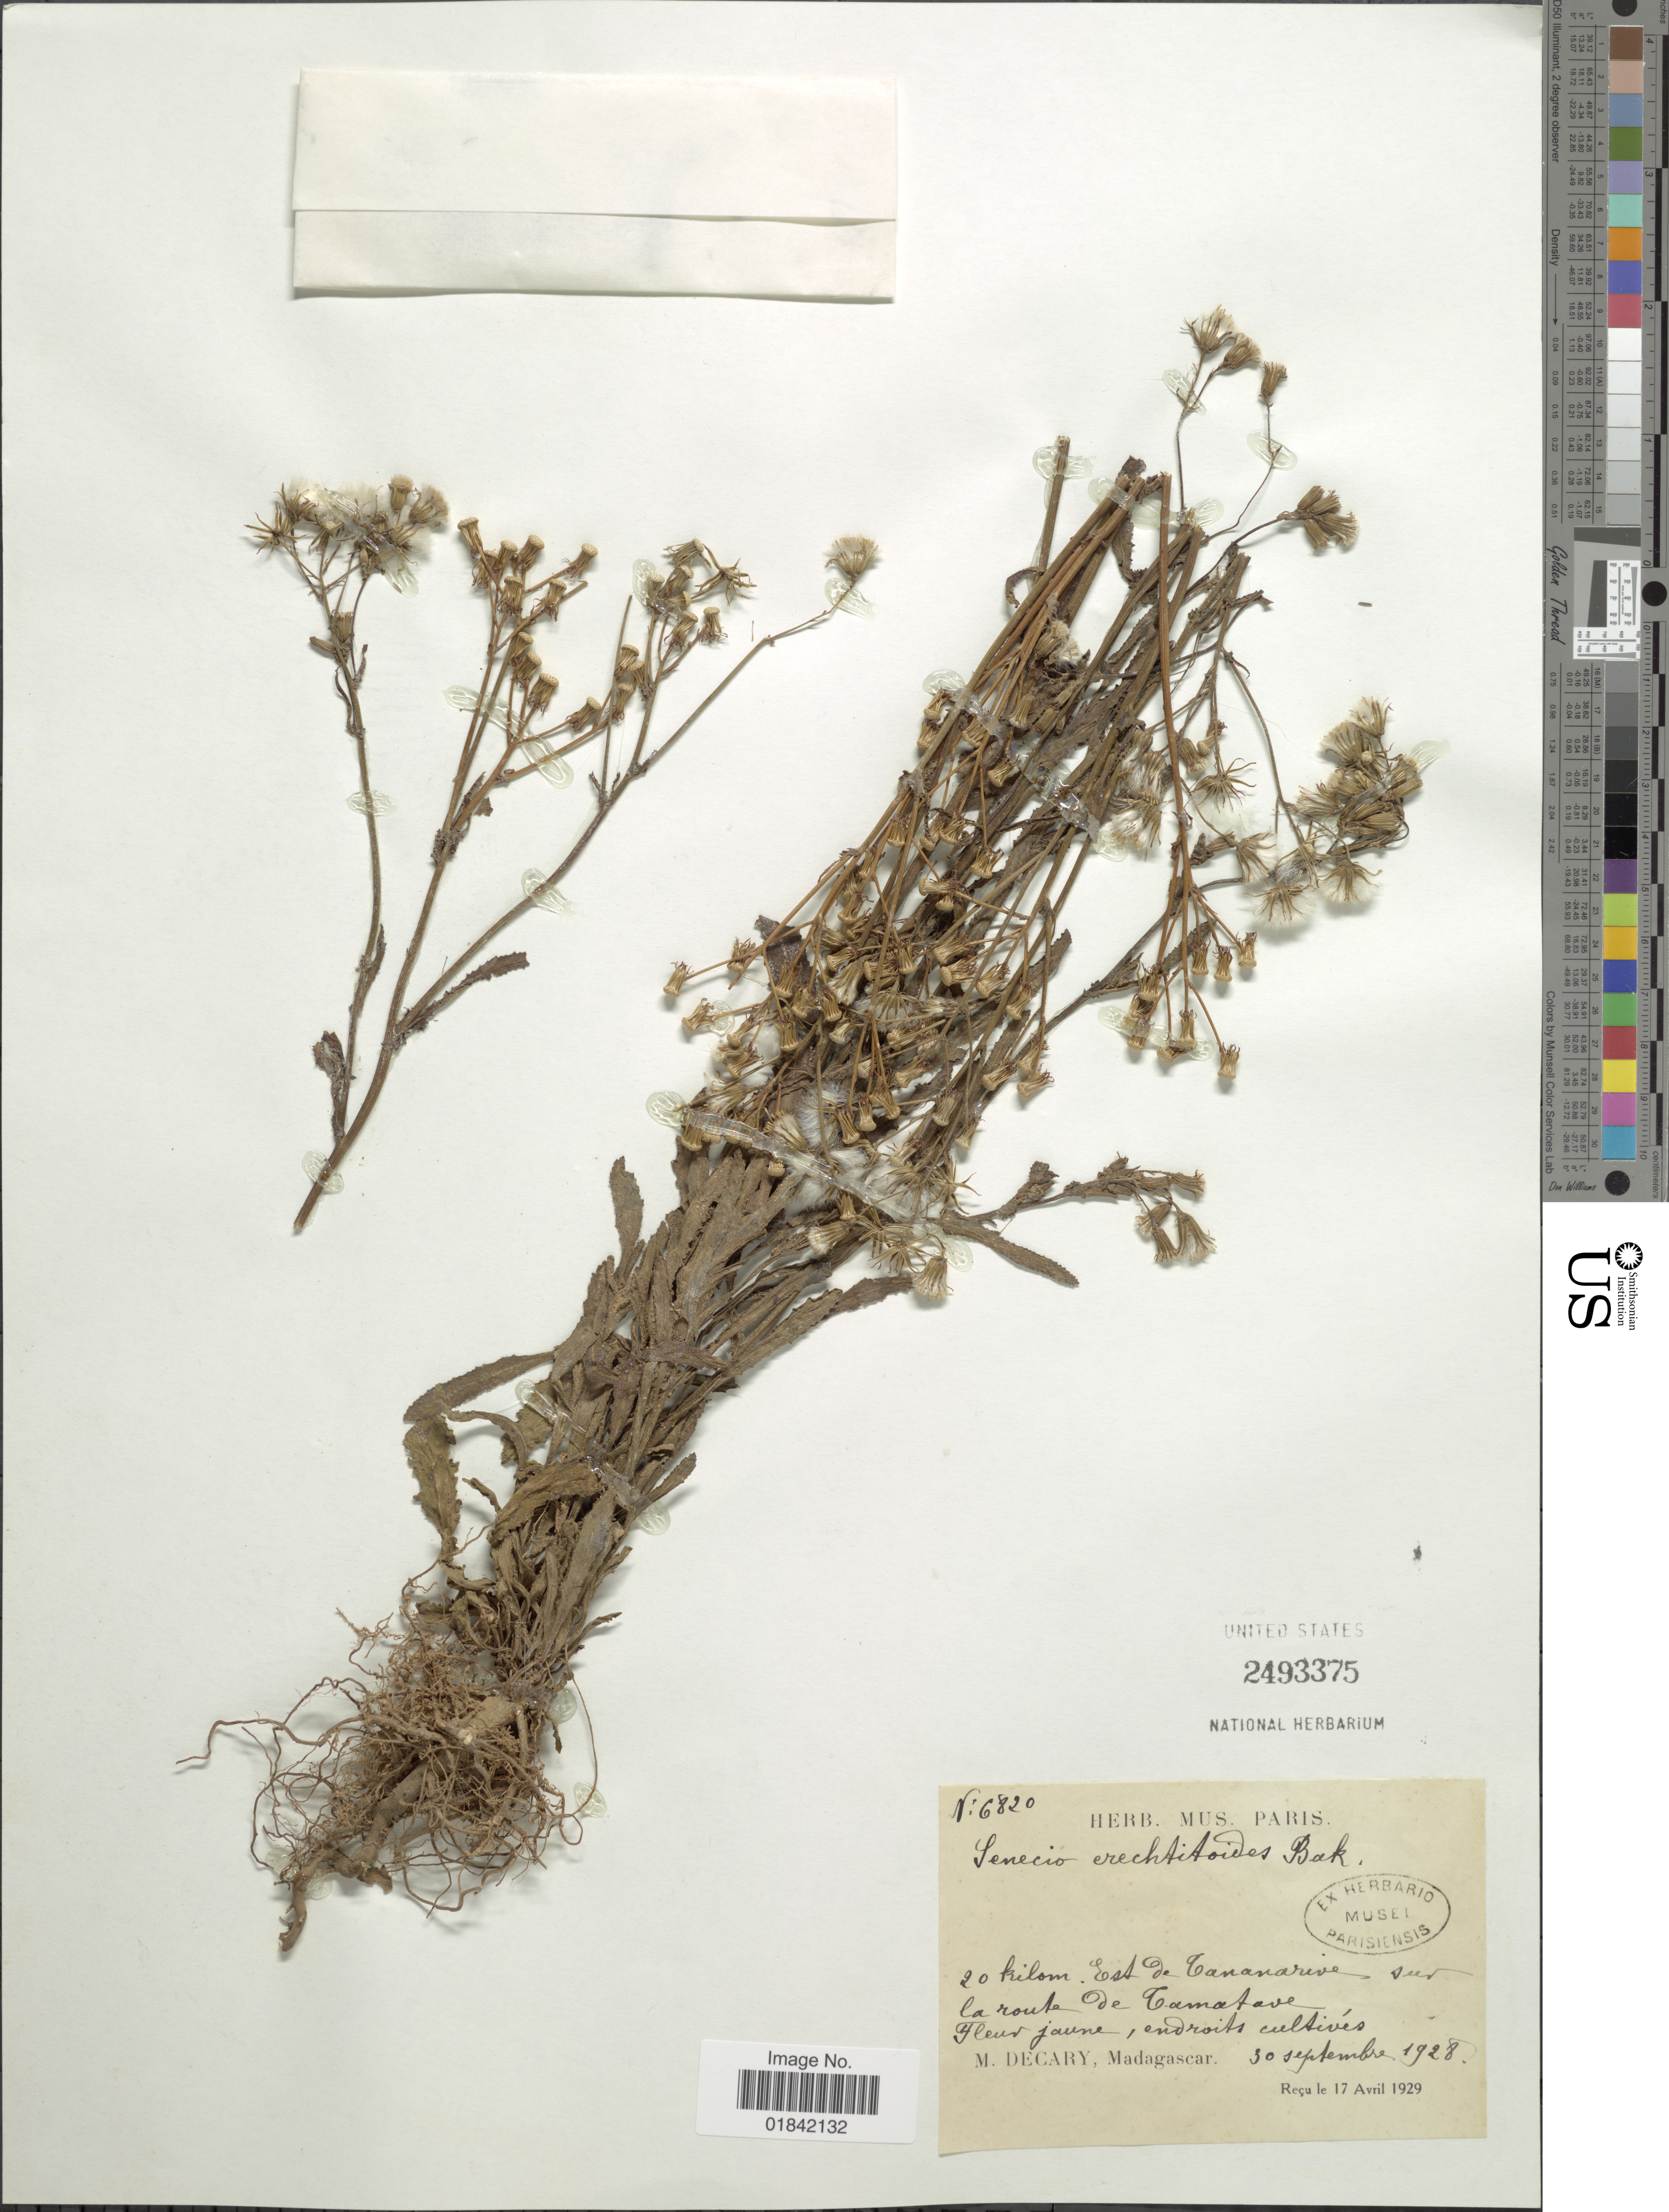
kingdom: Plantae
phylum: Tracheophyta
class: Magnoliopsida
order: Asterales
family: Asteraceae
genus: Senecio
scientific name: Senecio erechthitoides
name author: Baker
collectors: R. Decary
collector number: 6820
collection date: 1929-04-17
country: Madagascar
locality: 20 kilom. est de Tananarive sur la route de Tamatave [20 km. east of Antananarivo on the road to Toamasina]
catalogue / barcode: US 2493375